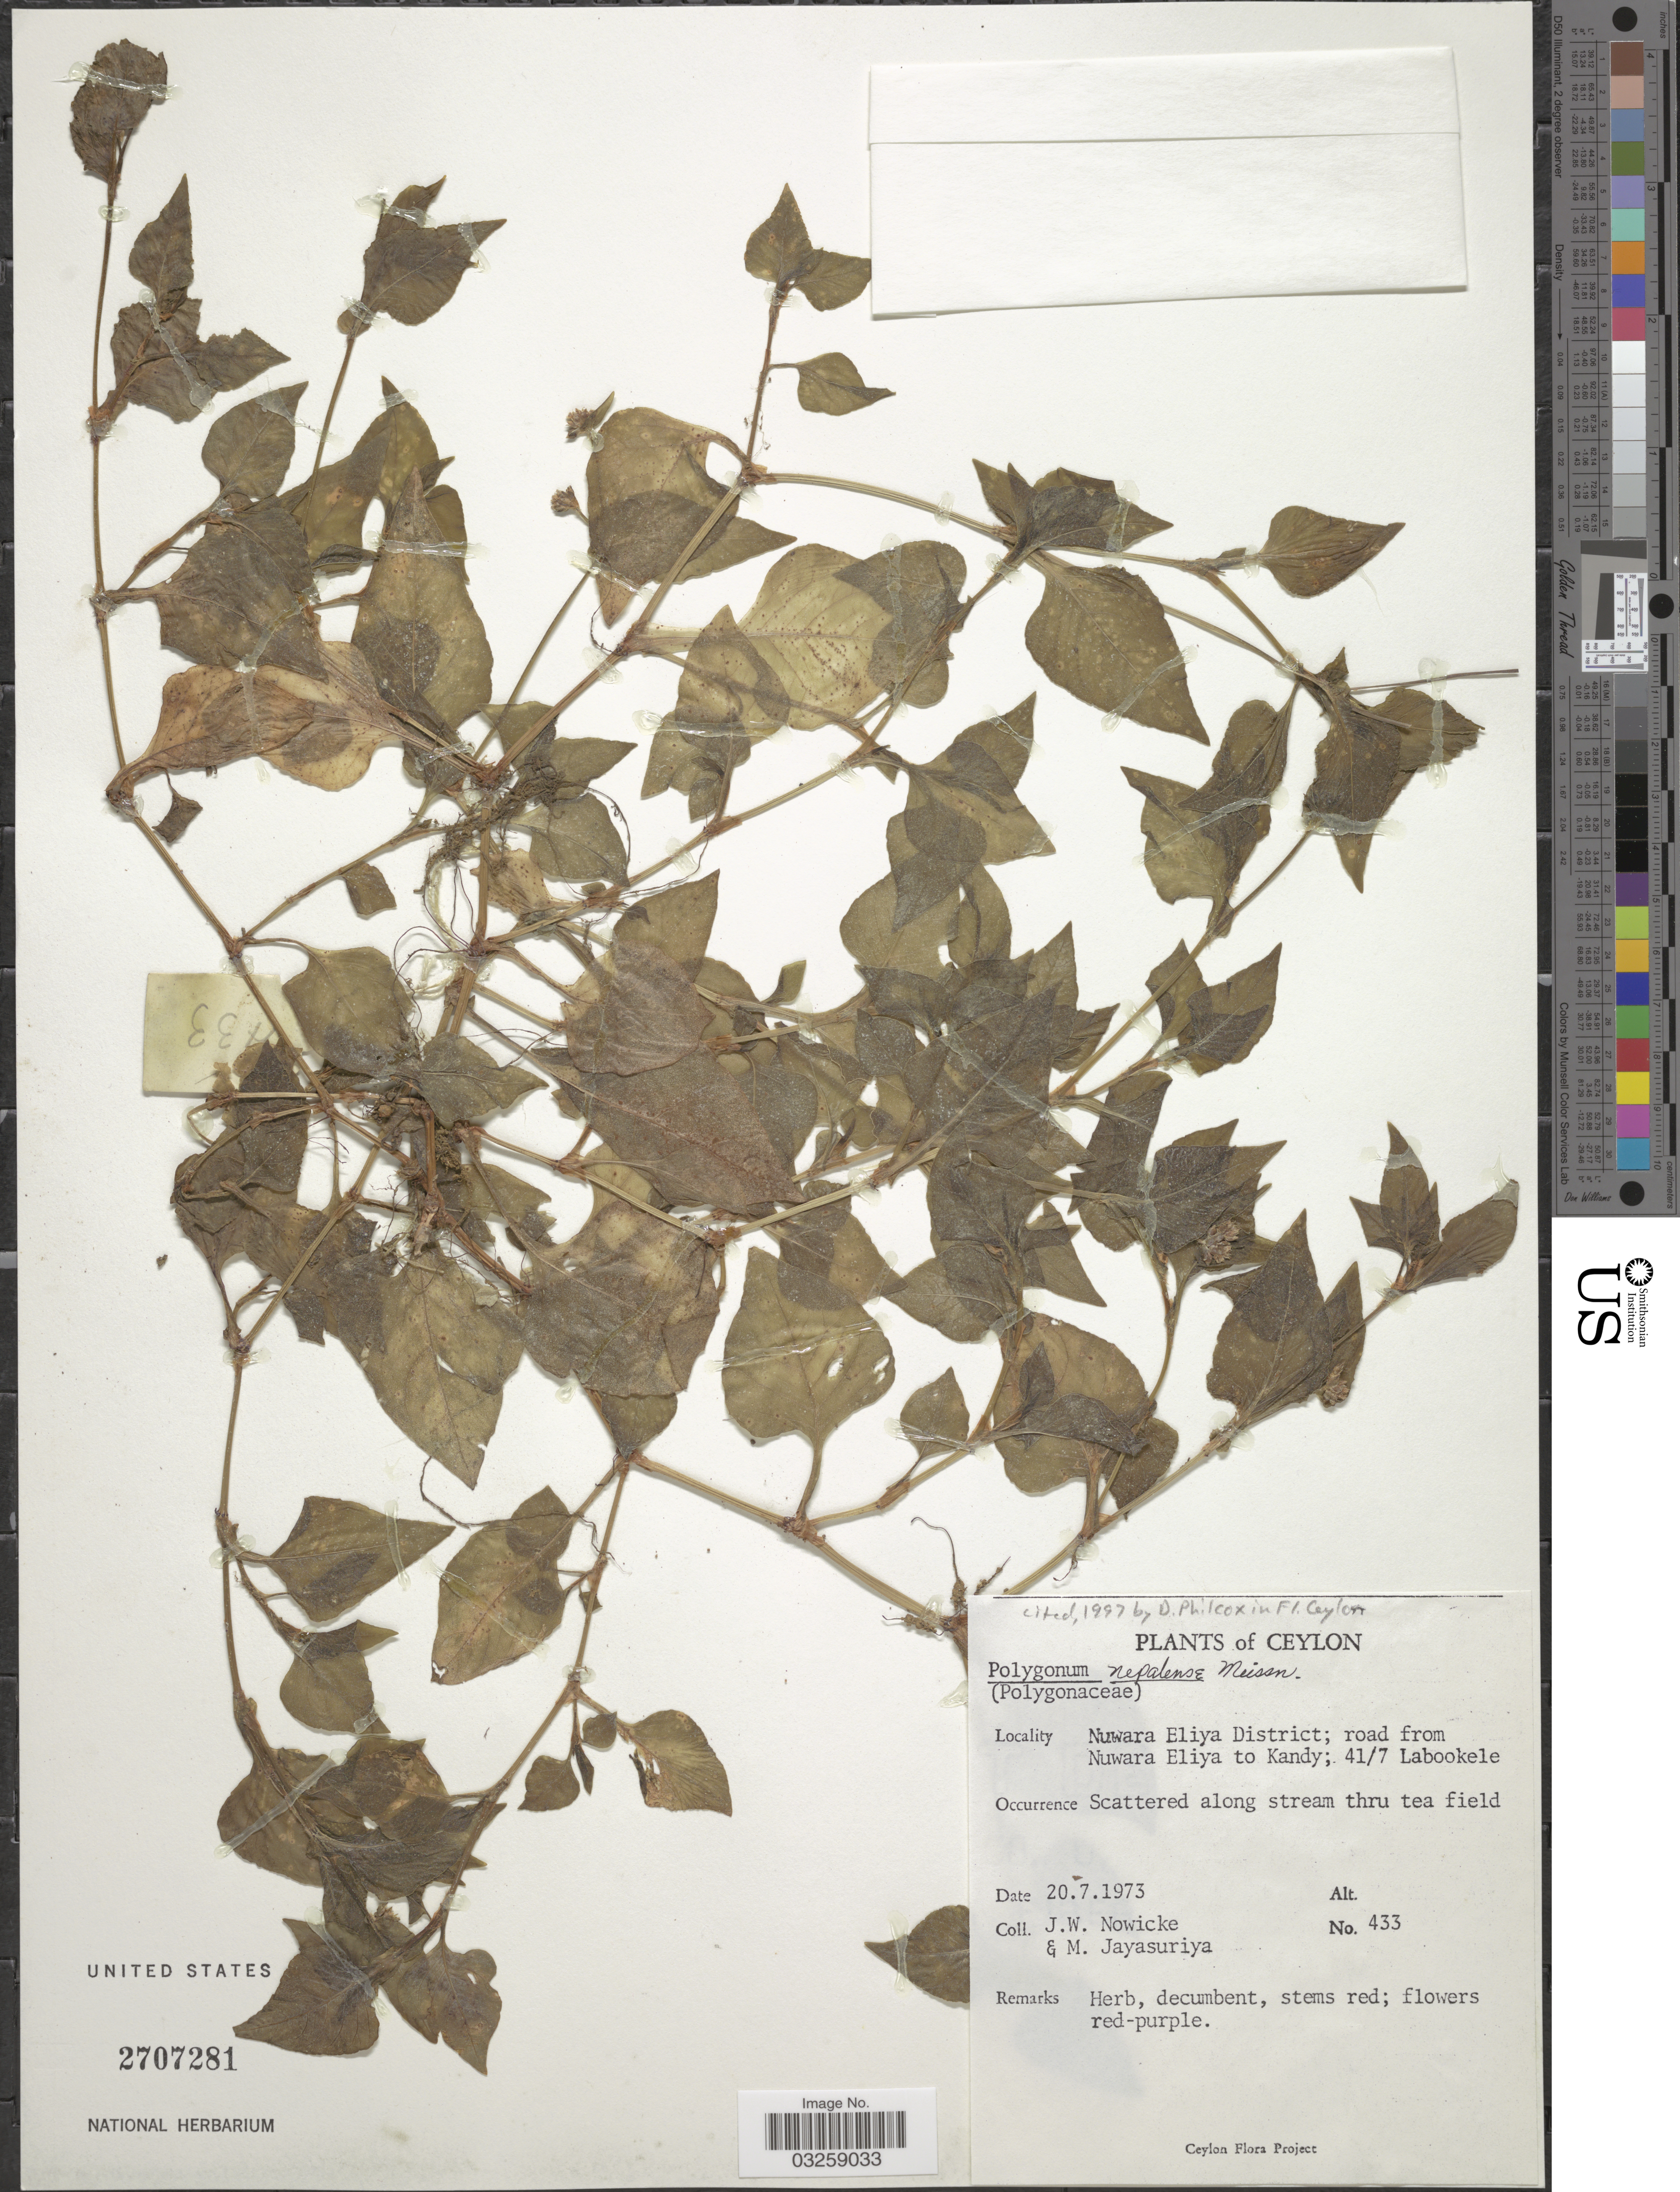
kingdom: Plantae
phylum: Tracheophyta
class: Magnoliopsida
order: Caryophyllales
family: Polygonaceae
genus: Polygonum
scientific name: Polygonum nepalense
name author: Meisn.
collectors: J. W. Nowicke & M. Jayasuriya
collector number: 433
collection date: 1973-07-20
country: Sri Lanka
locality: Ceylon. Nuwara Eliya District; road from Nuwara Eliya to Kandy; 41/7 Labookele.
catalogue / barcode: US 2707281